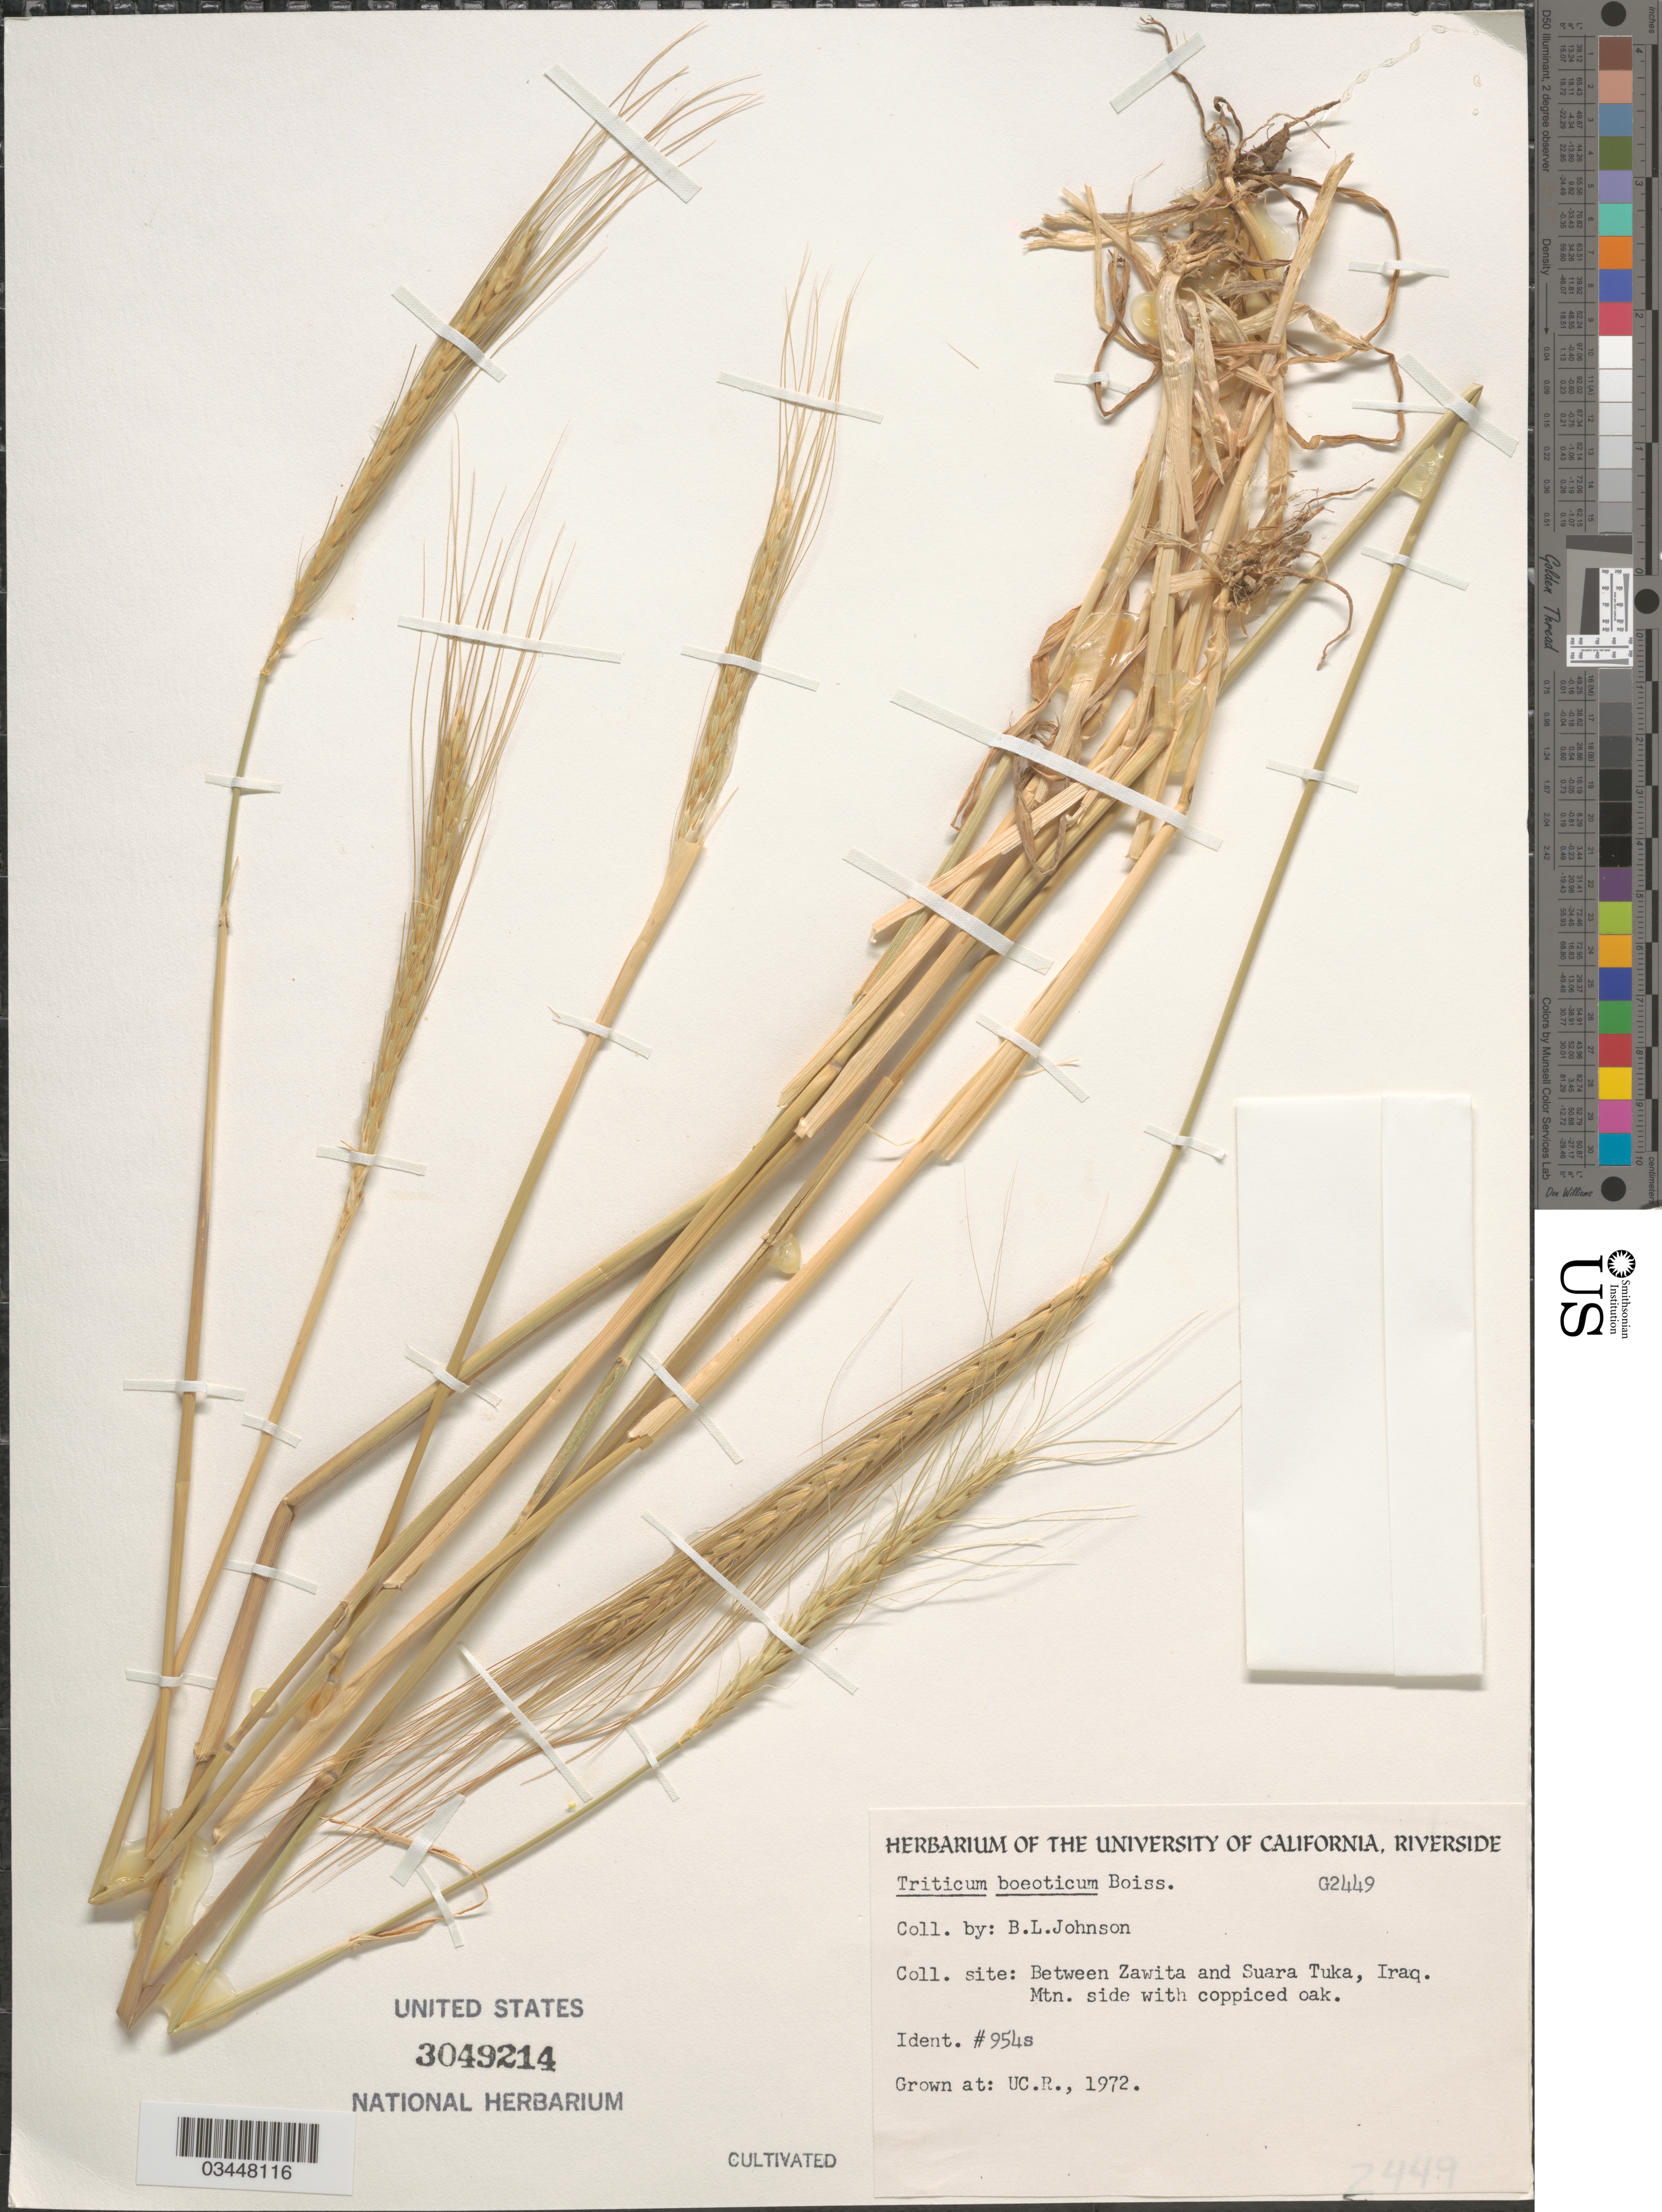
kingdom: Plantae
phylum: Tracheophyta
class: Liliopsida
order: Poales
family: Poaceae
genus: Triticum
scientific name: Triticum boeoticum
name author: Boiss.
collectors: ex herb. Univ. of California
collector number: G2449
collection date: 1972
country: United States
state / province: California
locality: UC.R.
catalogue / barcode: US 3049214